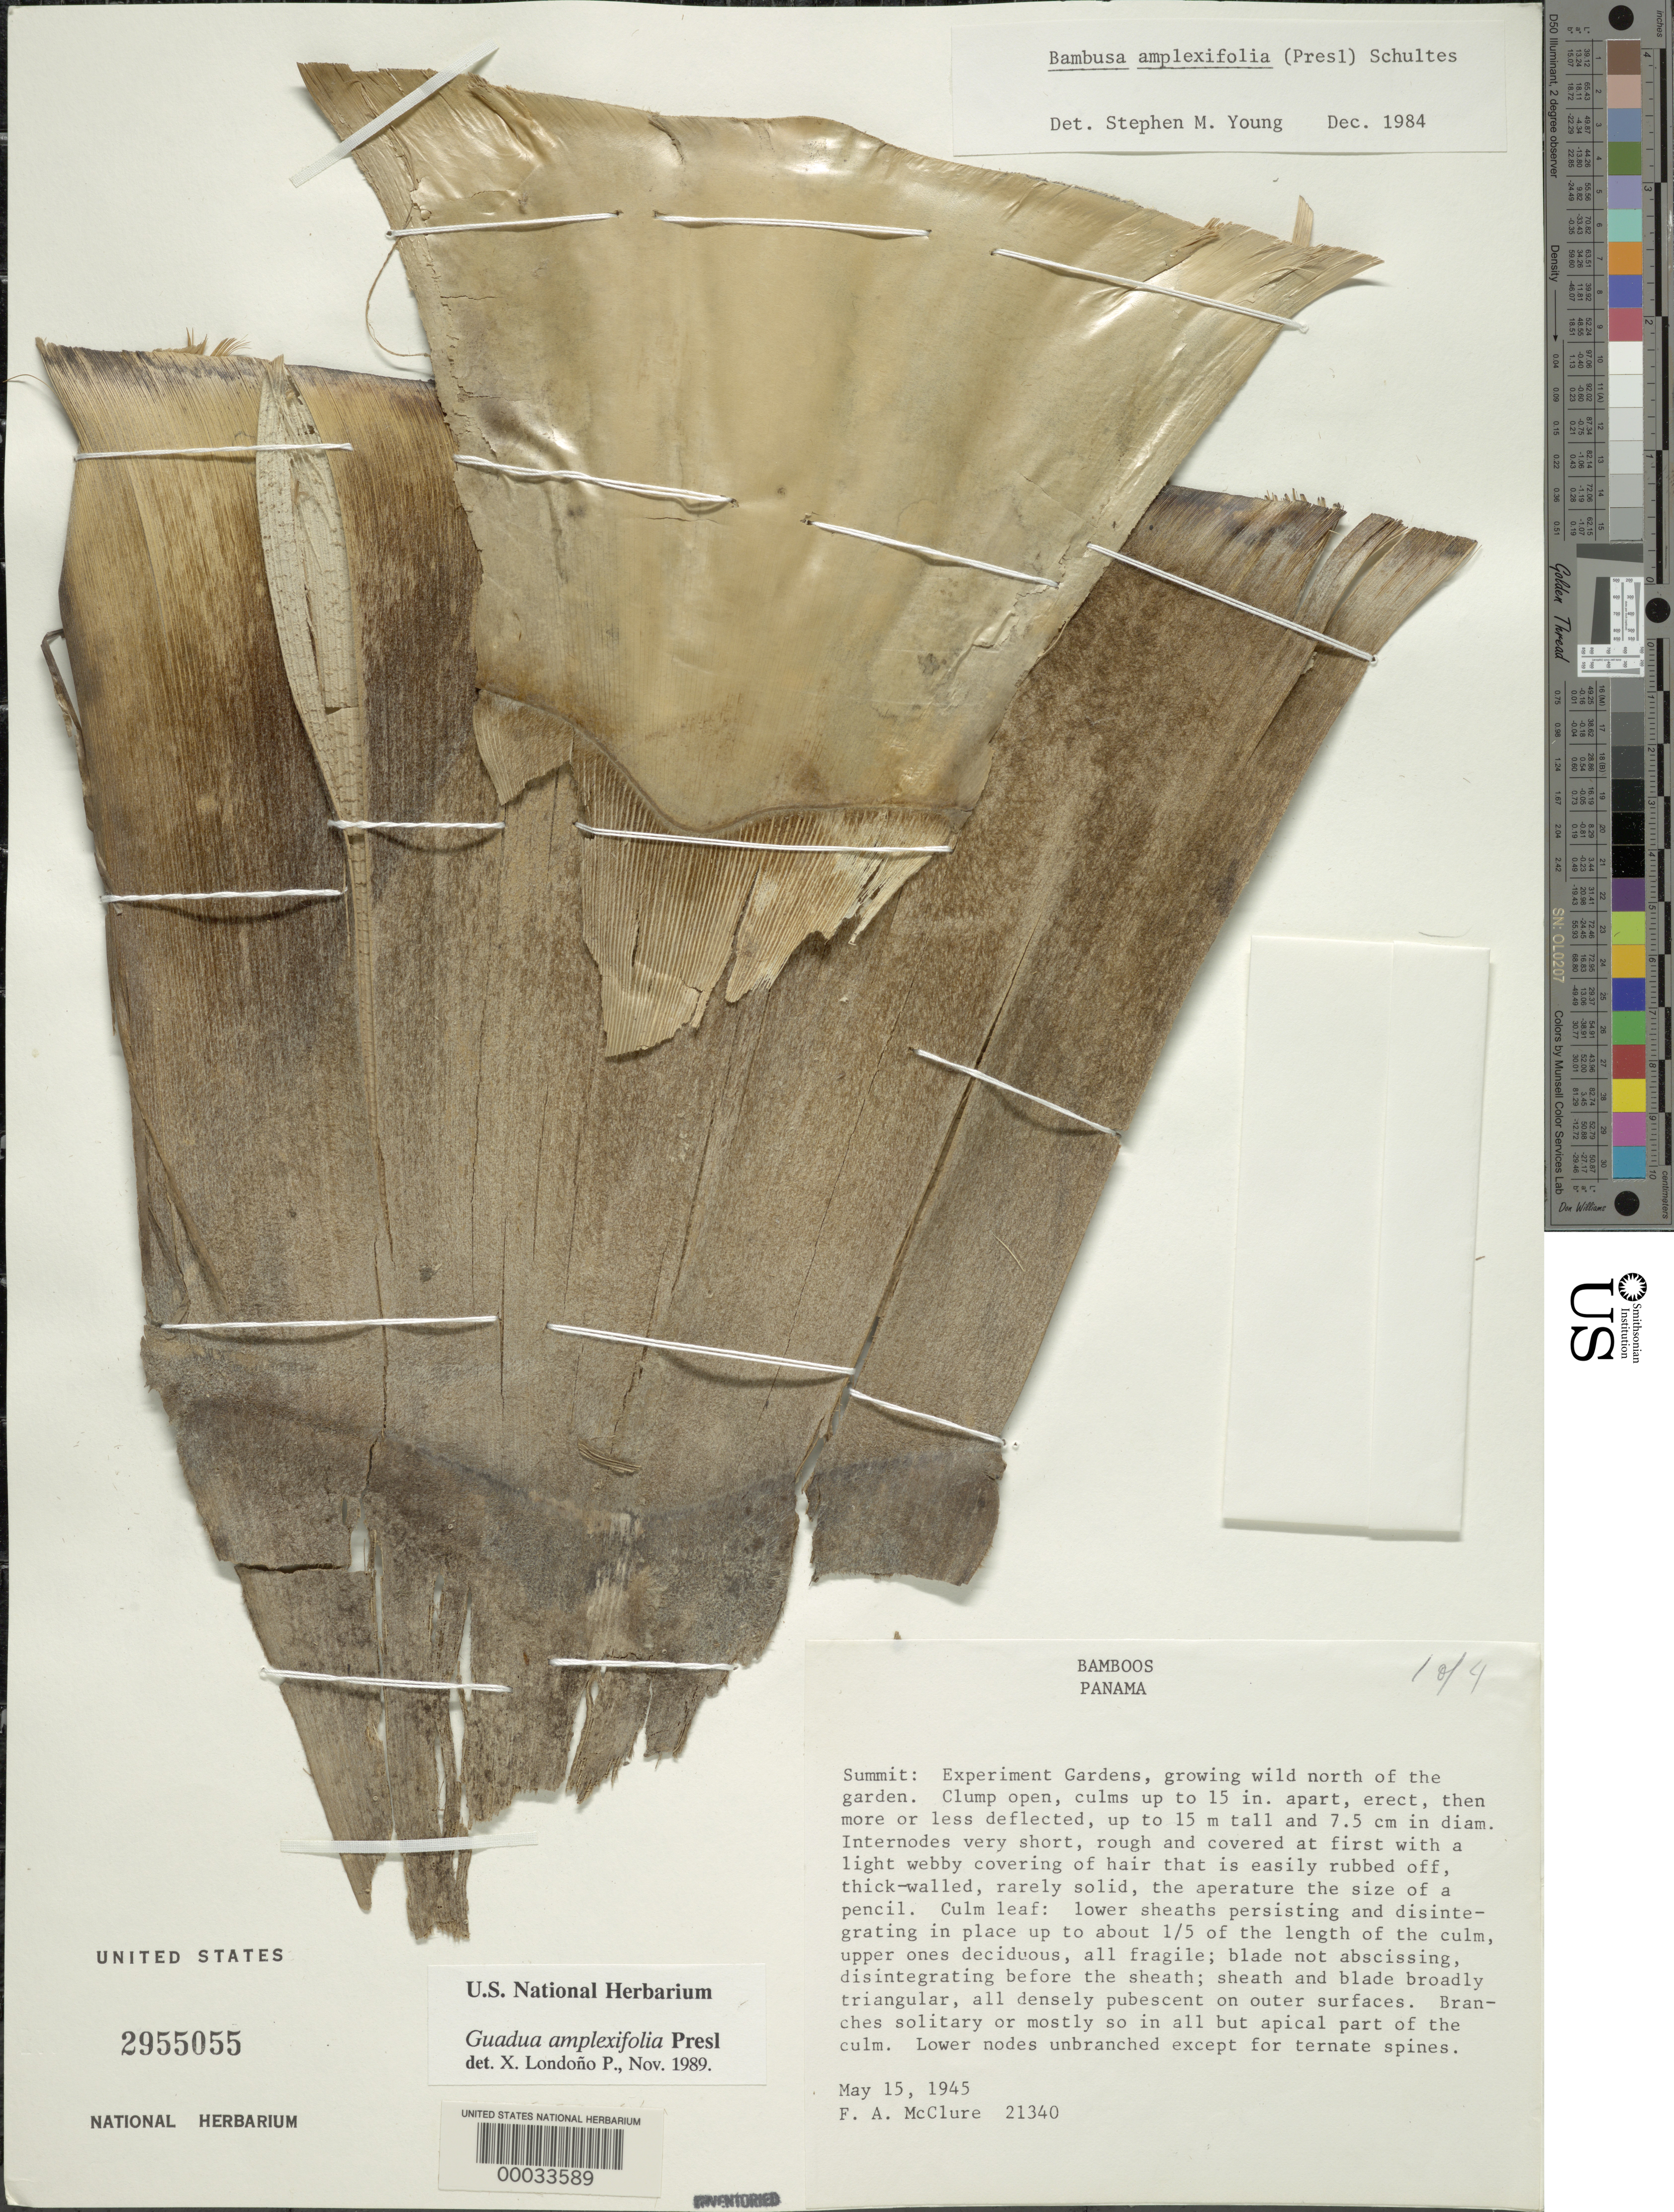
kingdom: Plantae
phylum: Tracheophyta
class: Liliopsida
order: Poales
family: Poaceae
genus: Guadua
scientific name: Guadua amplexifolia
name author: J. Presl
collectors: F. A. McClure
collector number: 21340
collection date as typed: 15 May 1945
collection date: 1945-05-15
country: Panama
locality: Summit: Experimental Gardens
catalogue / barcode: US 2955055